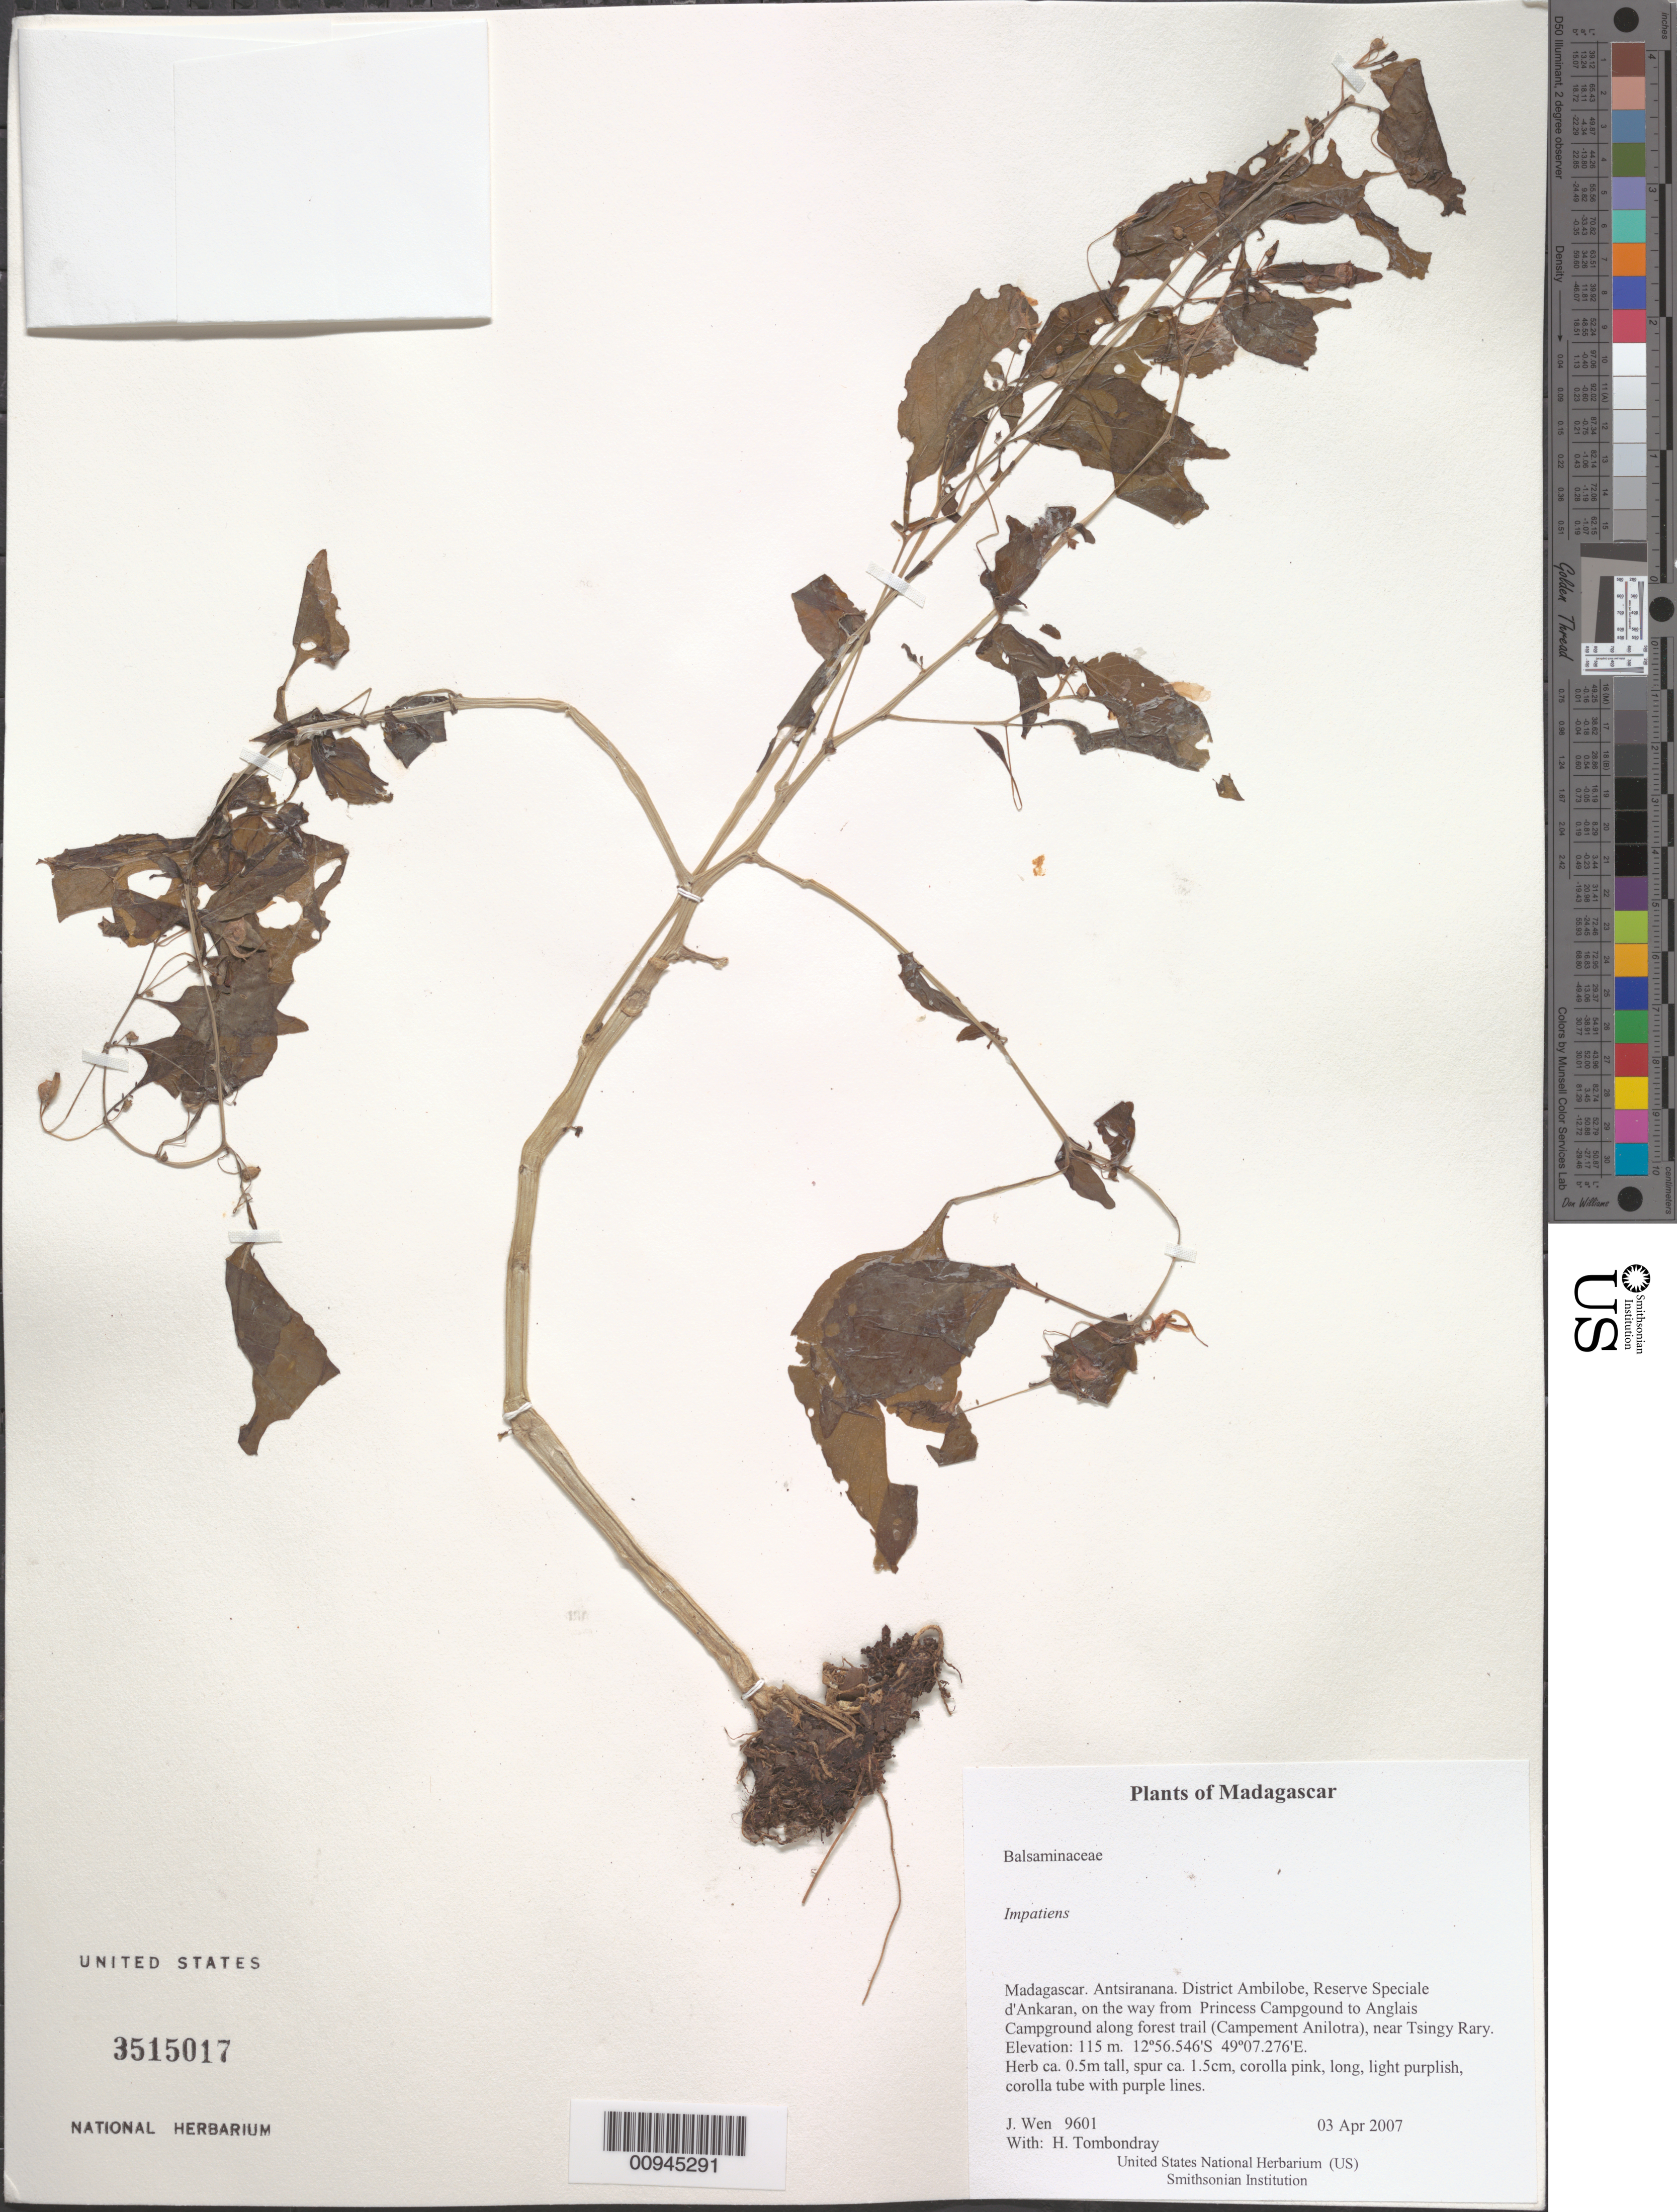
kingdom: Plantae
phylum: Tracheophyta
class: Magnoliopsida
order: Ericales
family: Balsaminaceae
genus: Impatiens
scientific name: Impatiens sp.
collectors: J. Wen & H. Tombondray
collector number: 9601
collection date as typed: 03 Apr 2007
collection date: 2007-04-03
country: Madagascar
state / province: Diana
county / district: Ambilobe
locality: District Ambilobe, Reserve Speciale d'Ankaran, on the way from Princess Campgound to Anglais Campground along forest trail (Campement Anilotra), near Tsingy Rary.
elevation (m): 115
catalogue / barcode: US 3515017